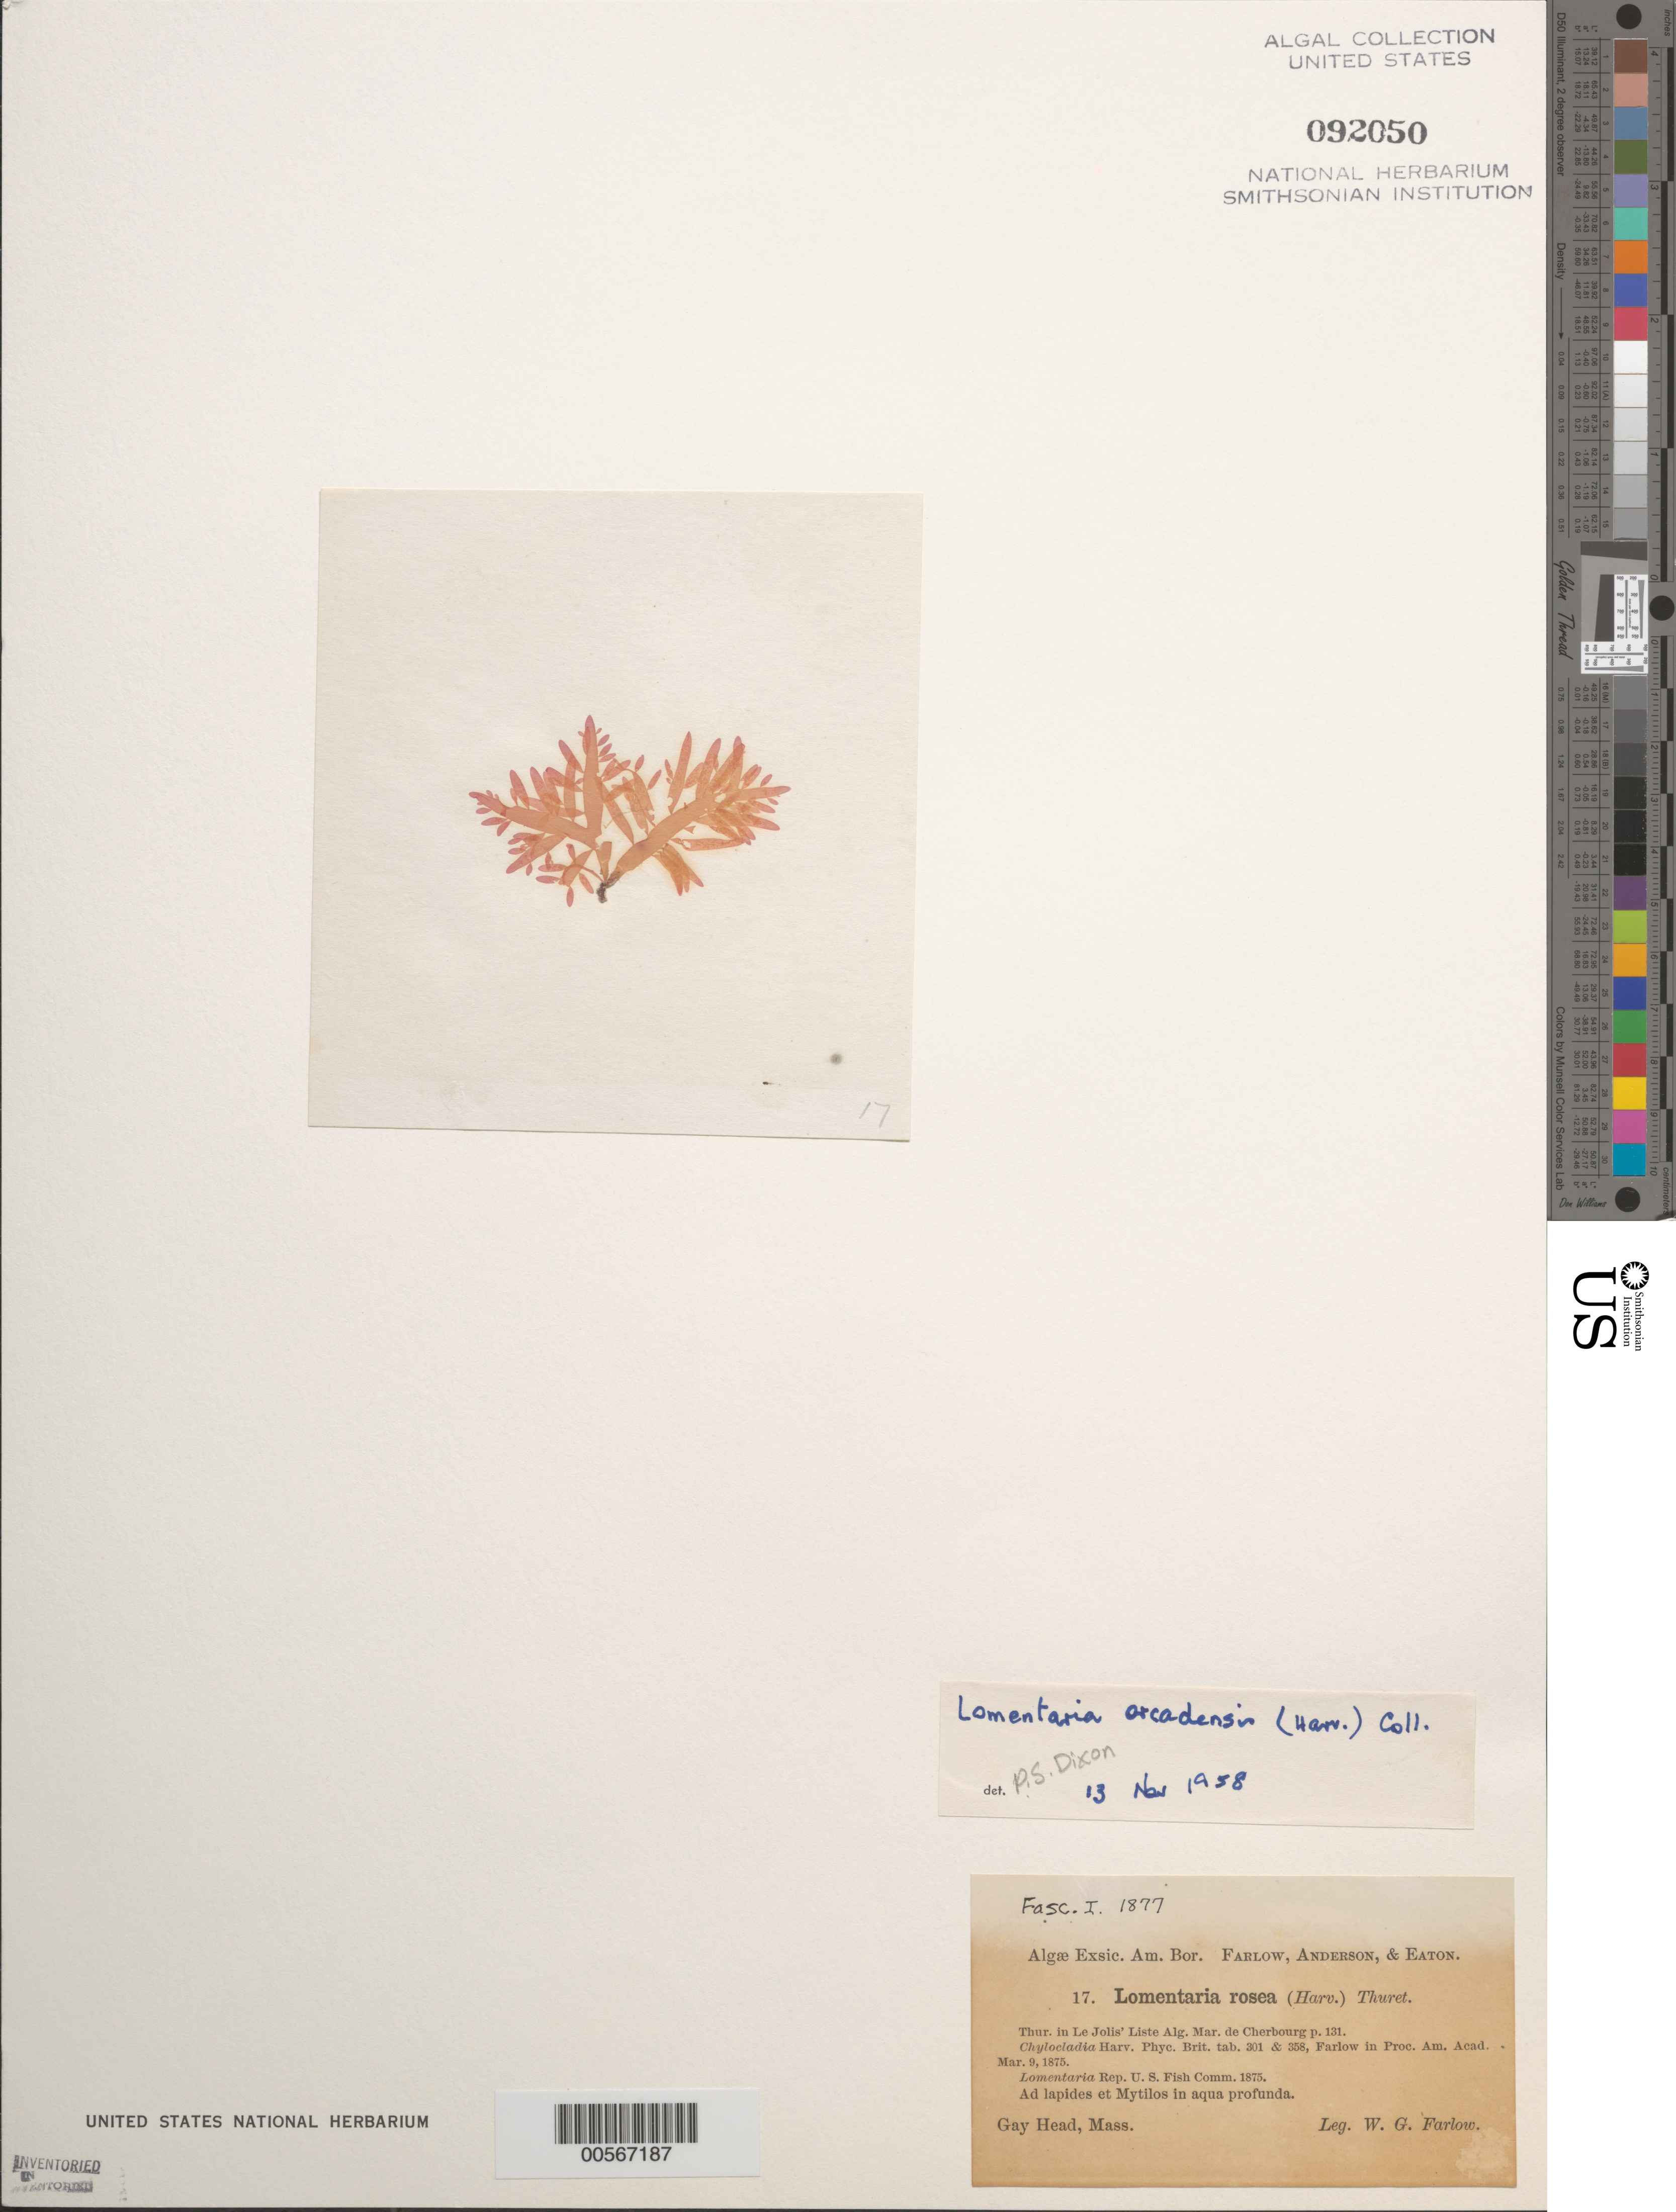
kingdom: Plantae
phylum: Rhodophyta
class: Florideophyceae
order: Rhodymeniales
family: Lomentariaceae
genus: Lomentaria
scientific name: Lomentaria orcadensis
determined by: Dixon, P. S.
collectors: W. G. Farlow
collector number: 17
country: United States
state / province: Massachusetts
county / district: Dukes County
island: Martha's Vineyard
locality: Gay Head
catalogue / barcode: US 92050